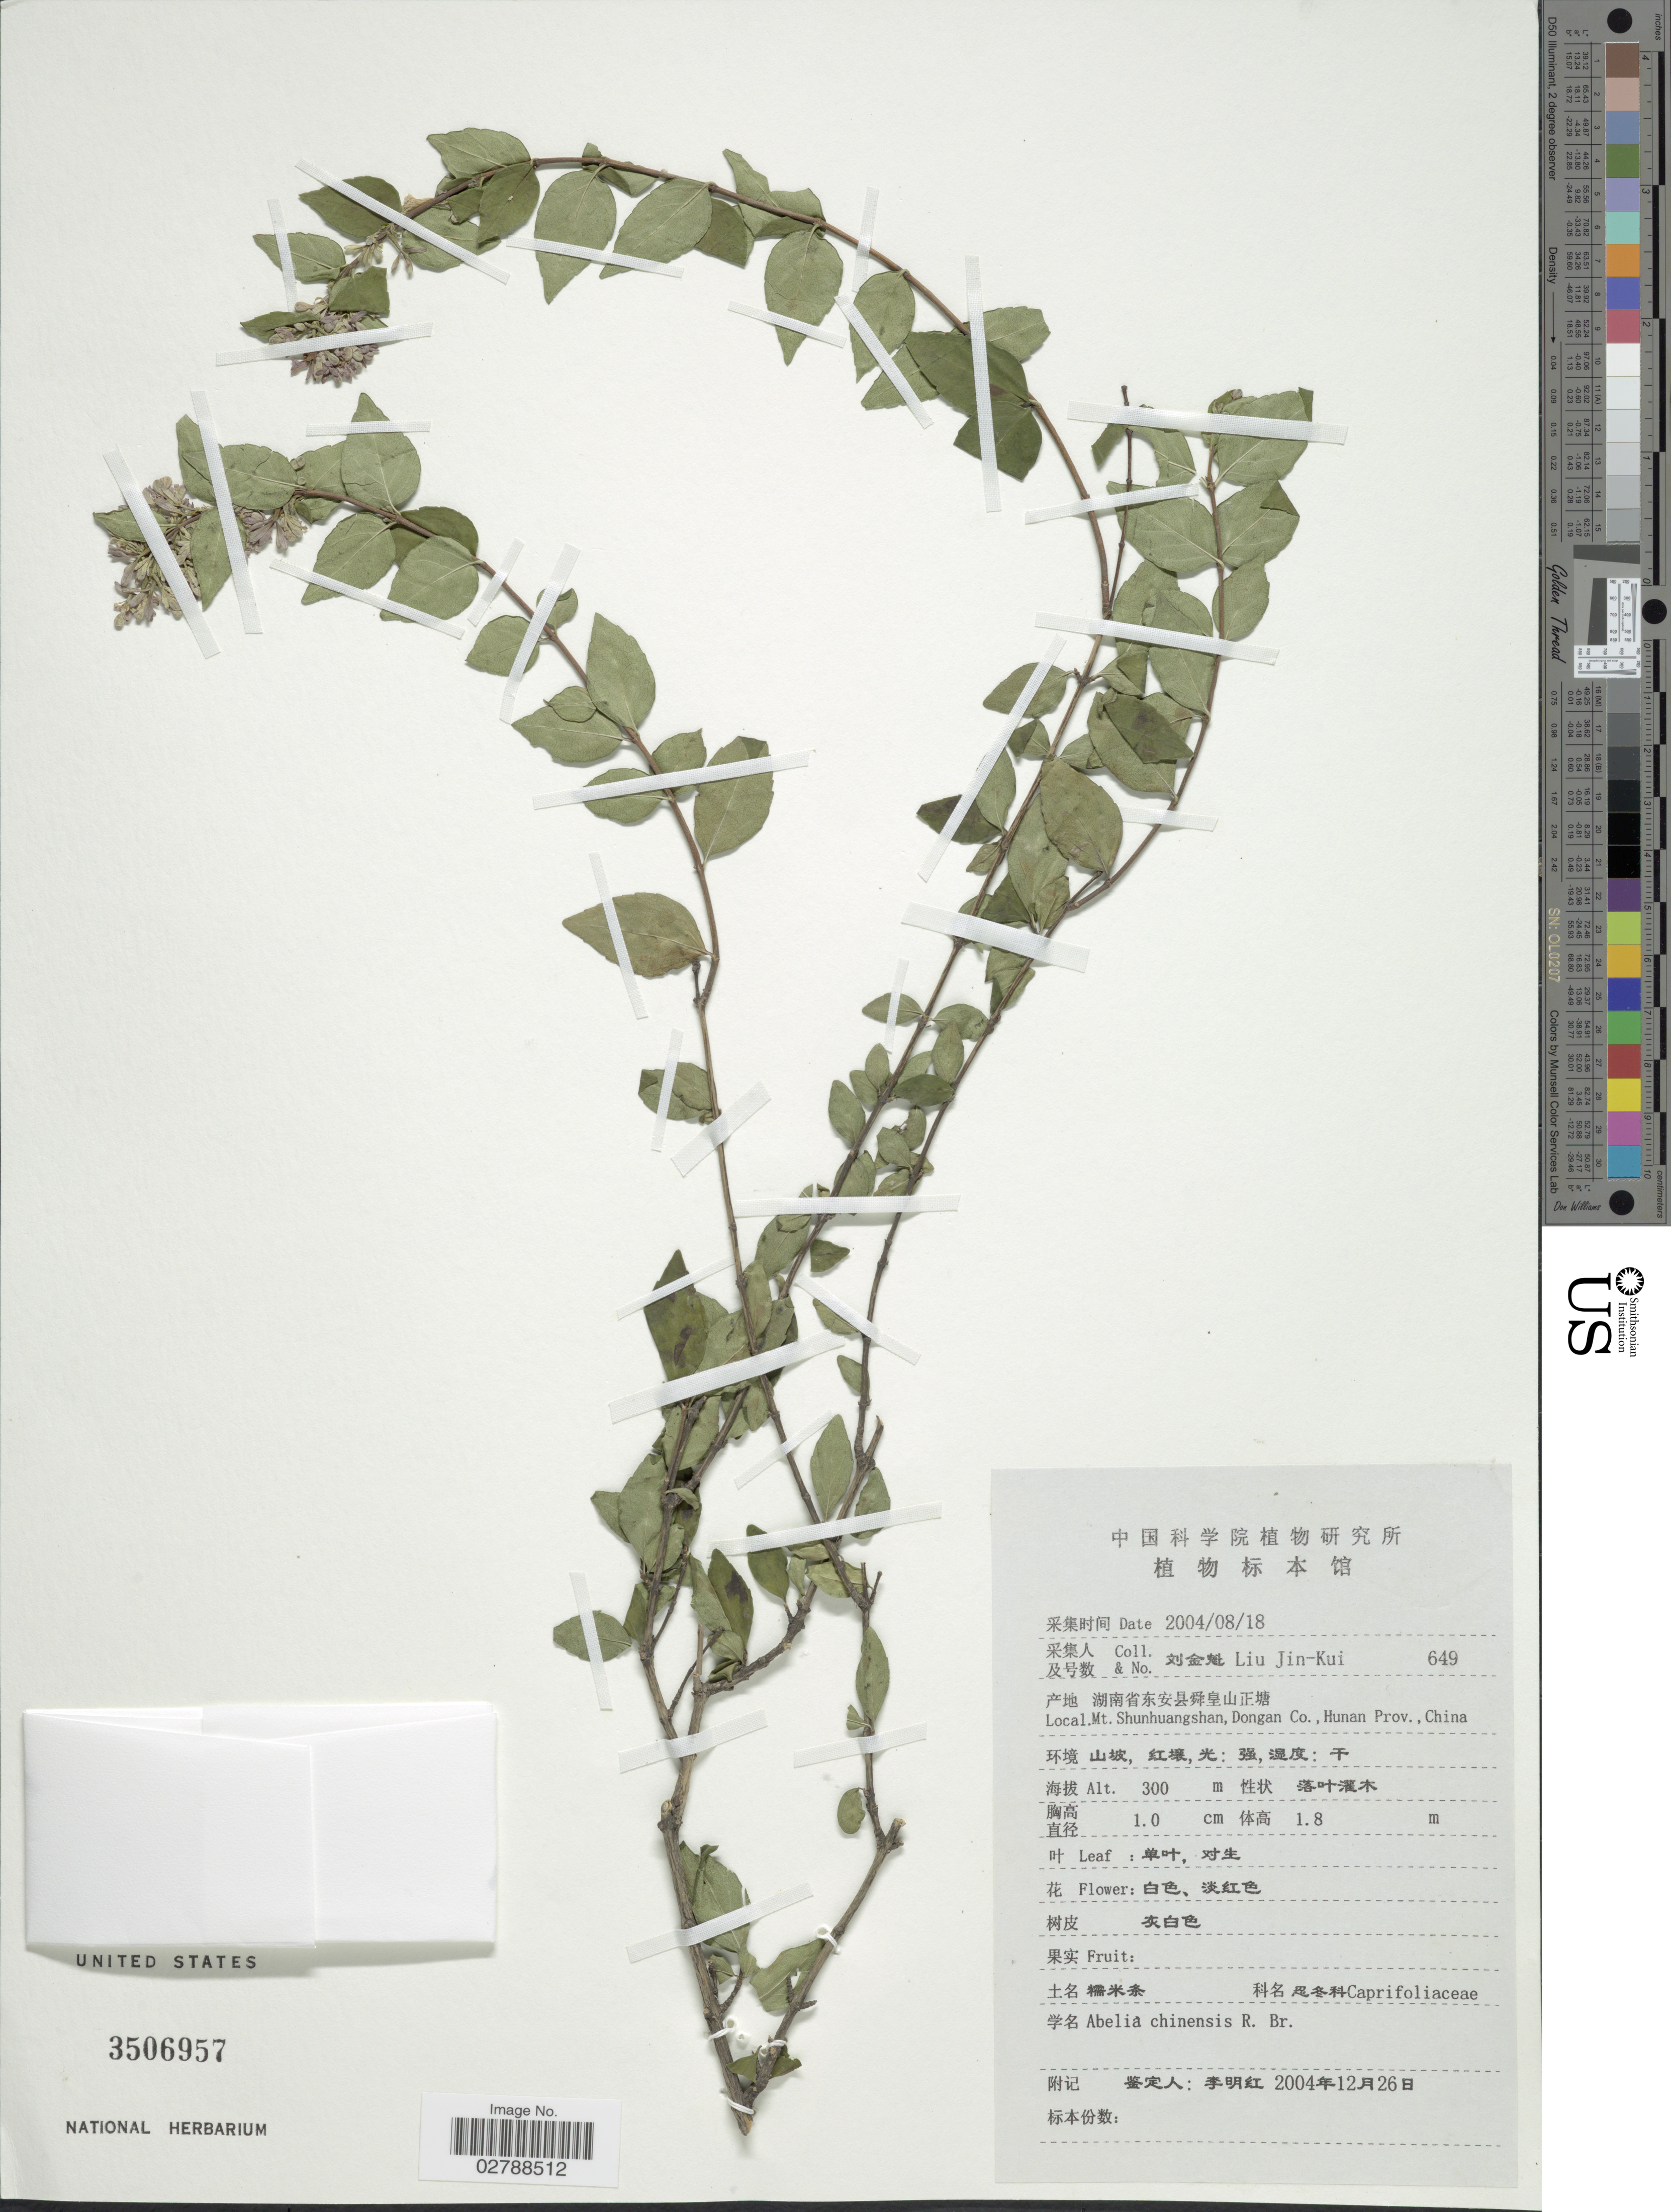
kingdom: Plantae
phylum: Tracheophyta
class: Magnoliopsida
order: Dipsacales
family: Caprifoliaceae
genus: Abelia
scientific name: Abelia chinensis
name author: R. Br.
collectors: Liu Jin-Kui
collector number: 649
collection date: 2004-08-18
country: China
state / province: Hunan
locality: Mt. Shunhuangshan, Dongan Co.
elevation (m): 300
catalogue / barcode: US 3506957